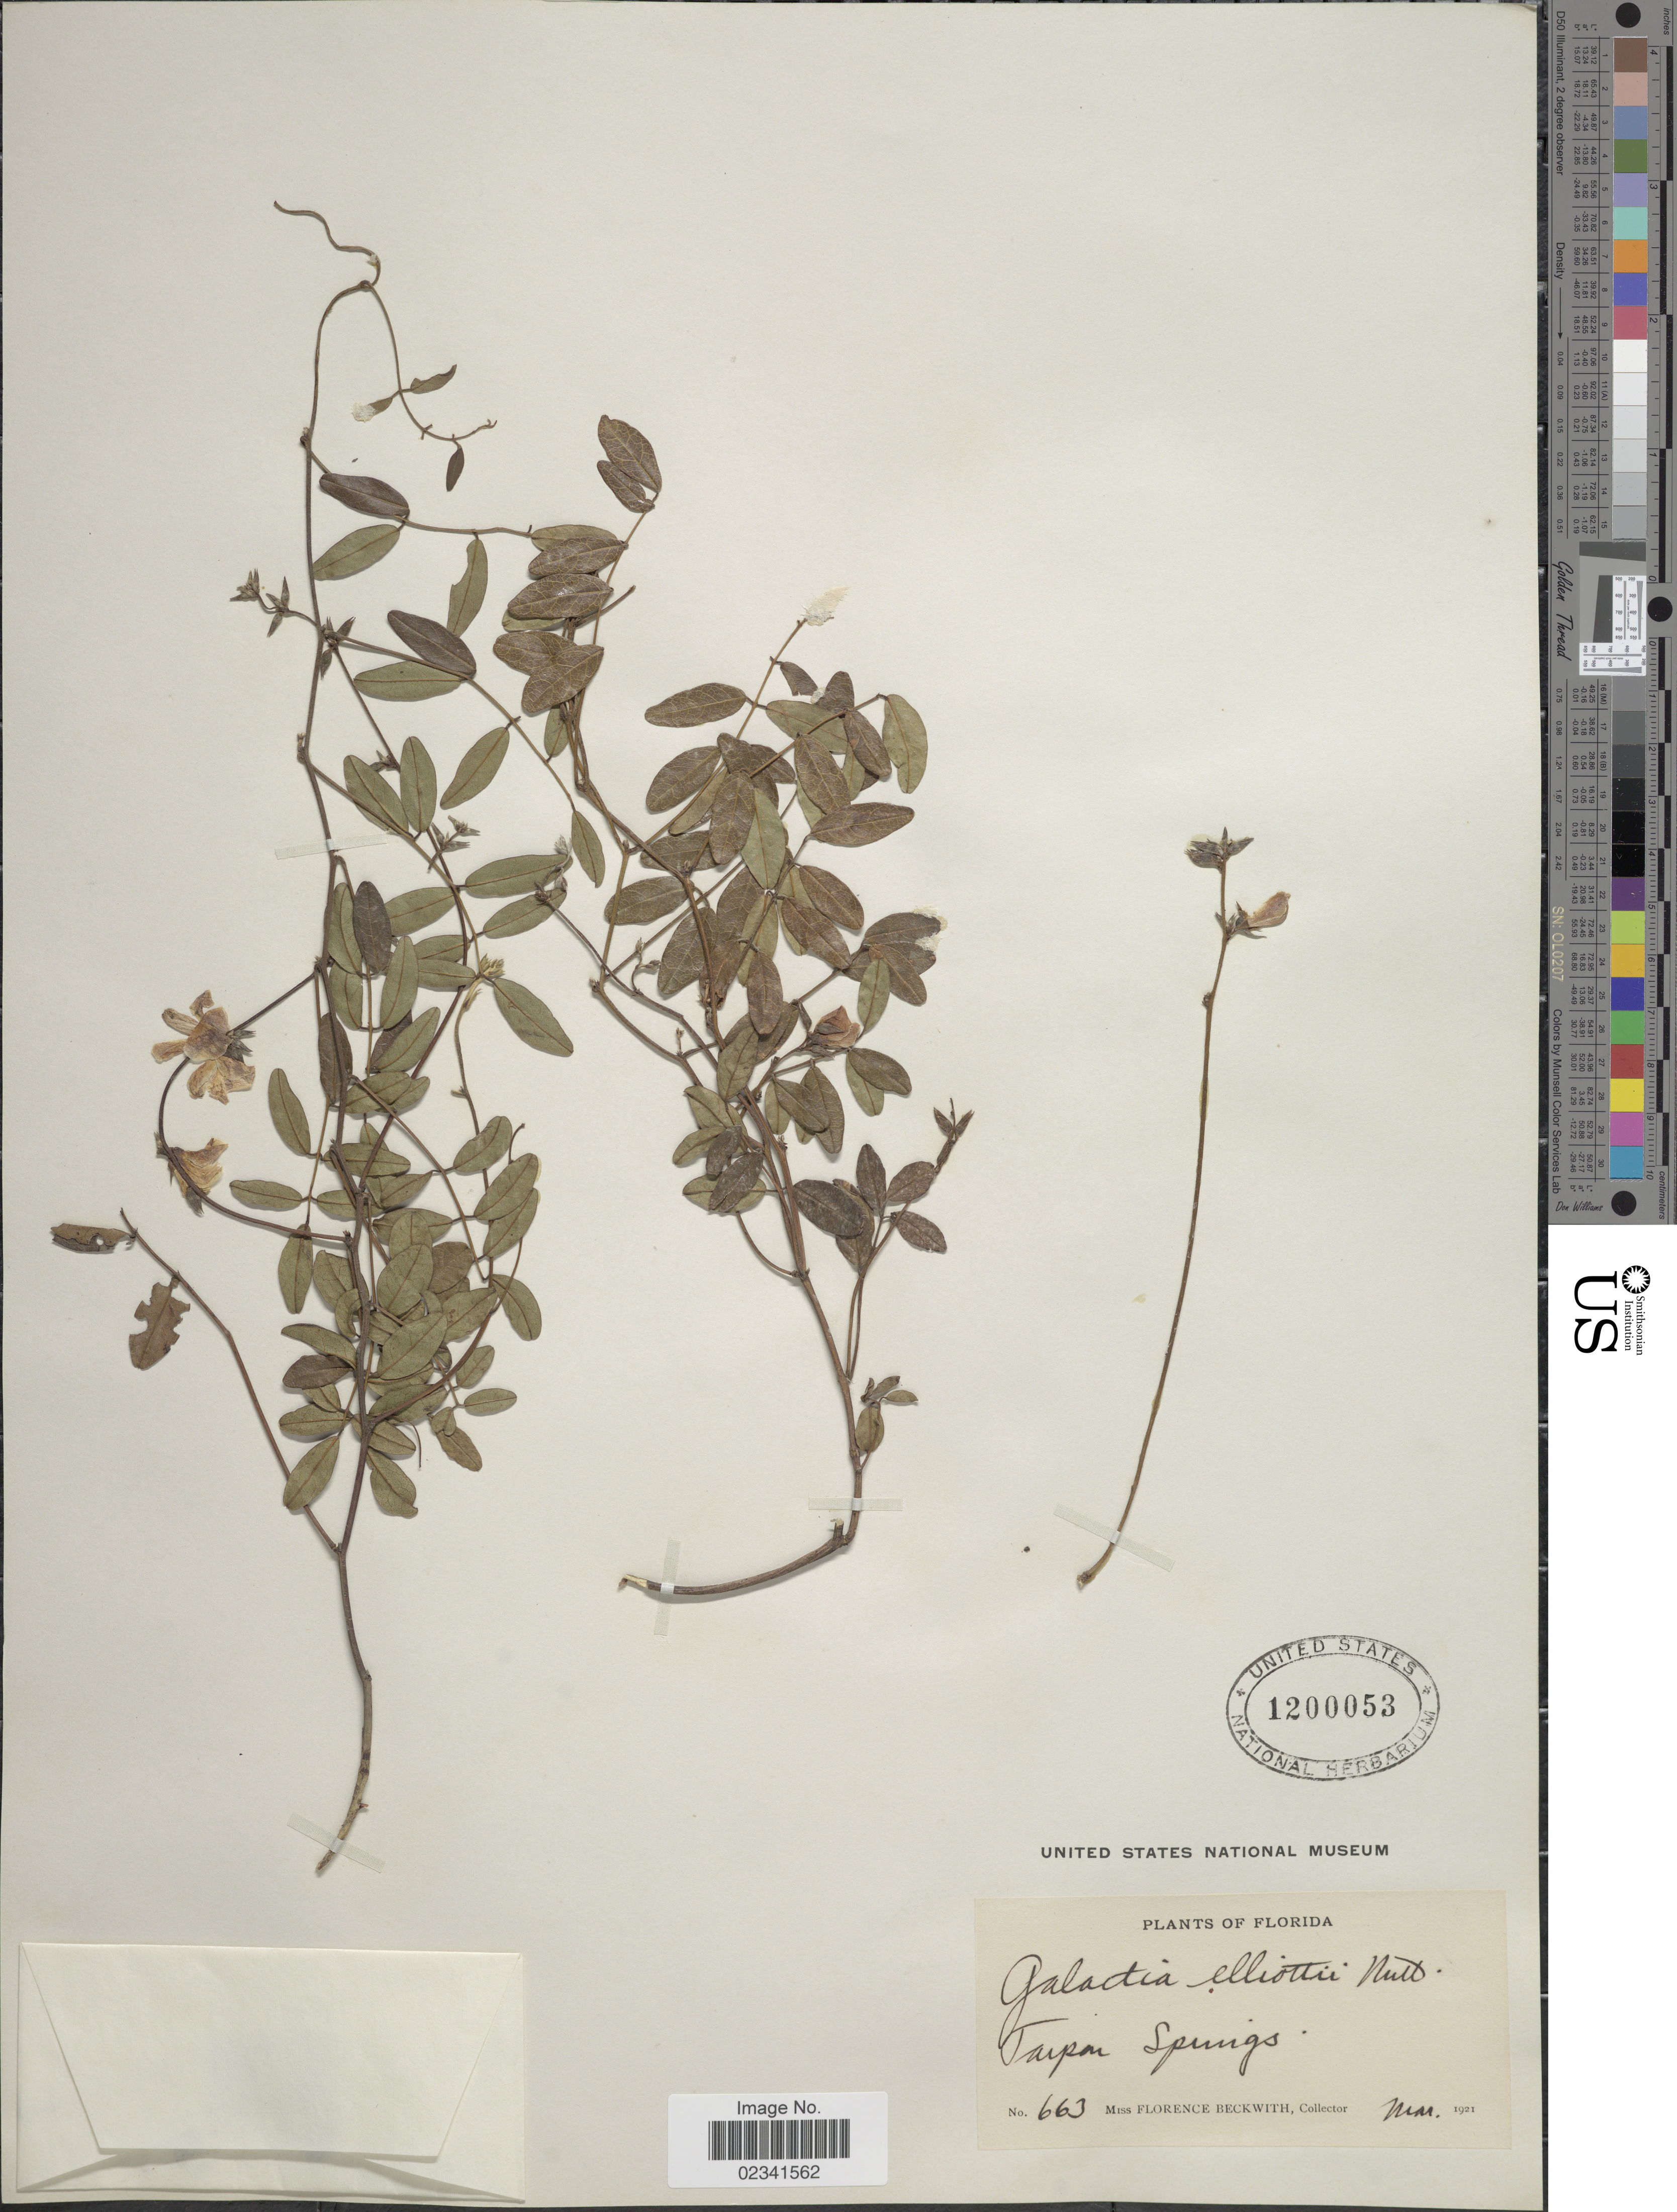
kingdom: Plantae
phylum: Tracheophyta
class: Magnoliopsida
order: Fabales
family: Fabaceae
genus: Galactia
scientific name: Galactia elliottii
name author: Nutt.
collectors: F. Beckwith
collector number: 663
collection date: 1921-03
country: United States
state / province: Florida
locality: Tarpon Springs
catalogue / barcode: US 1200053